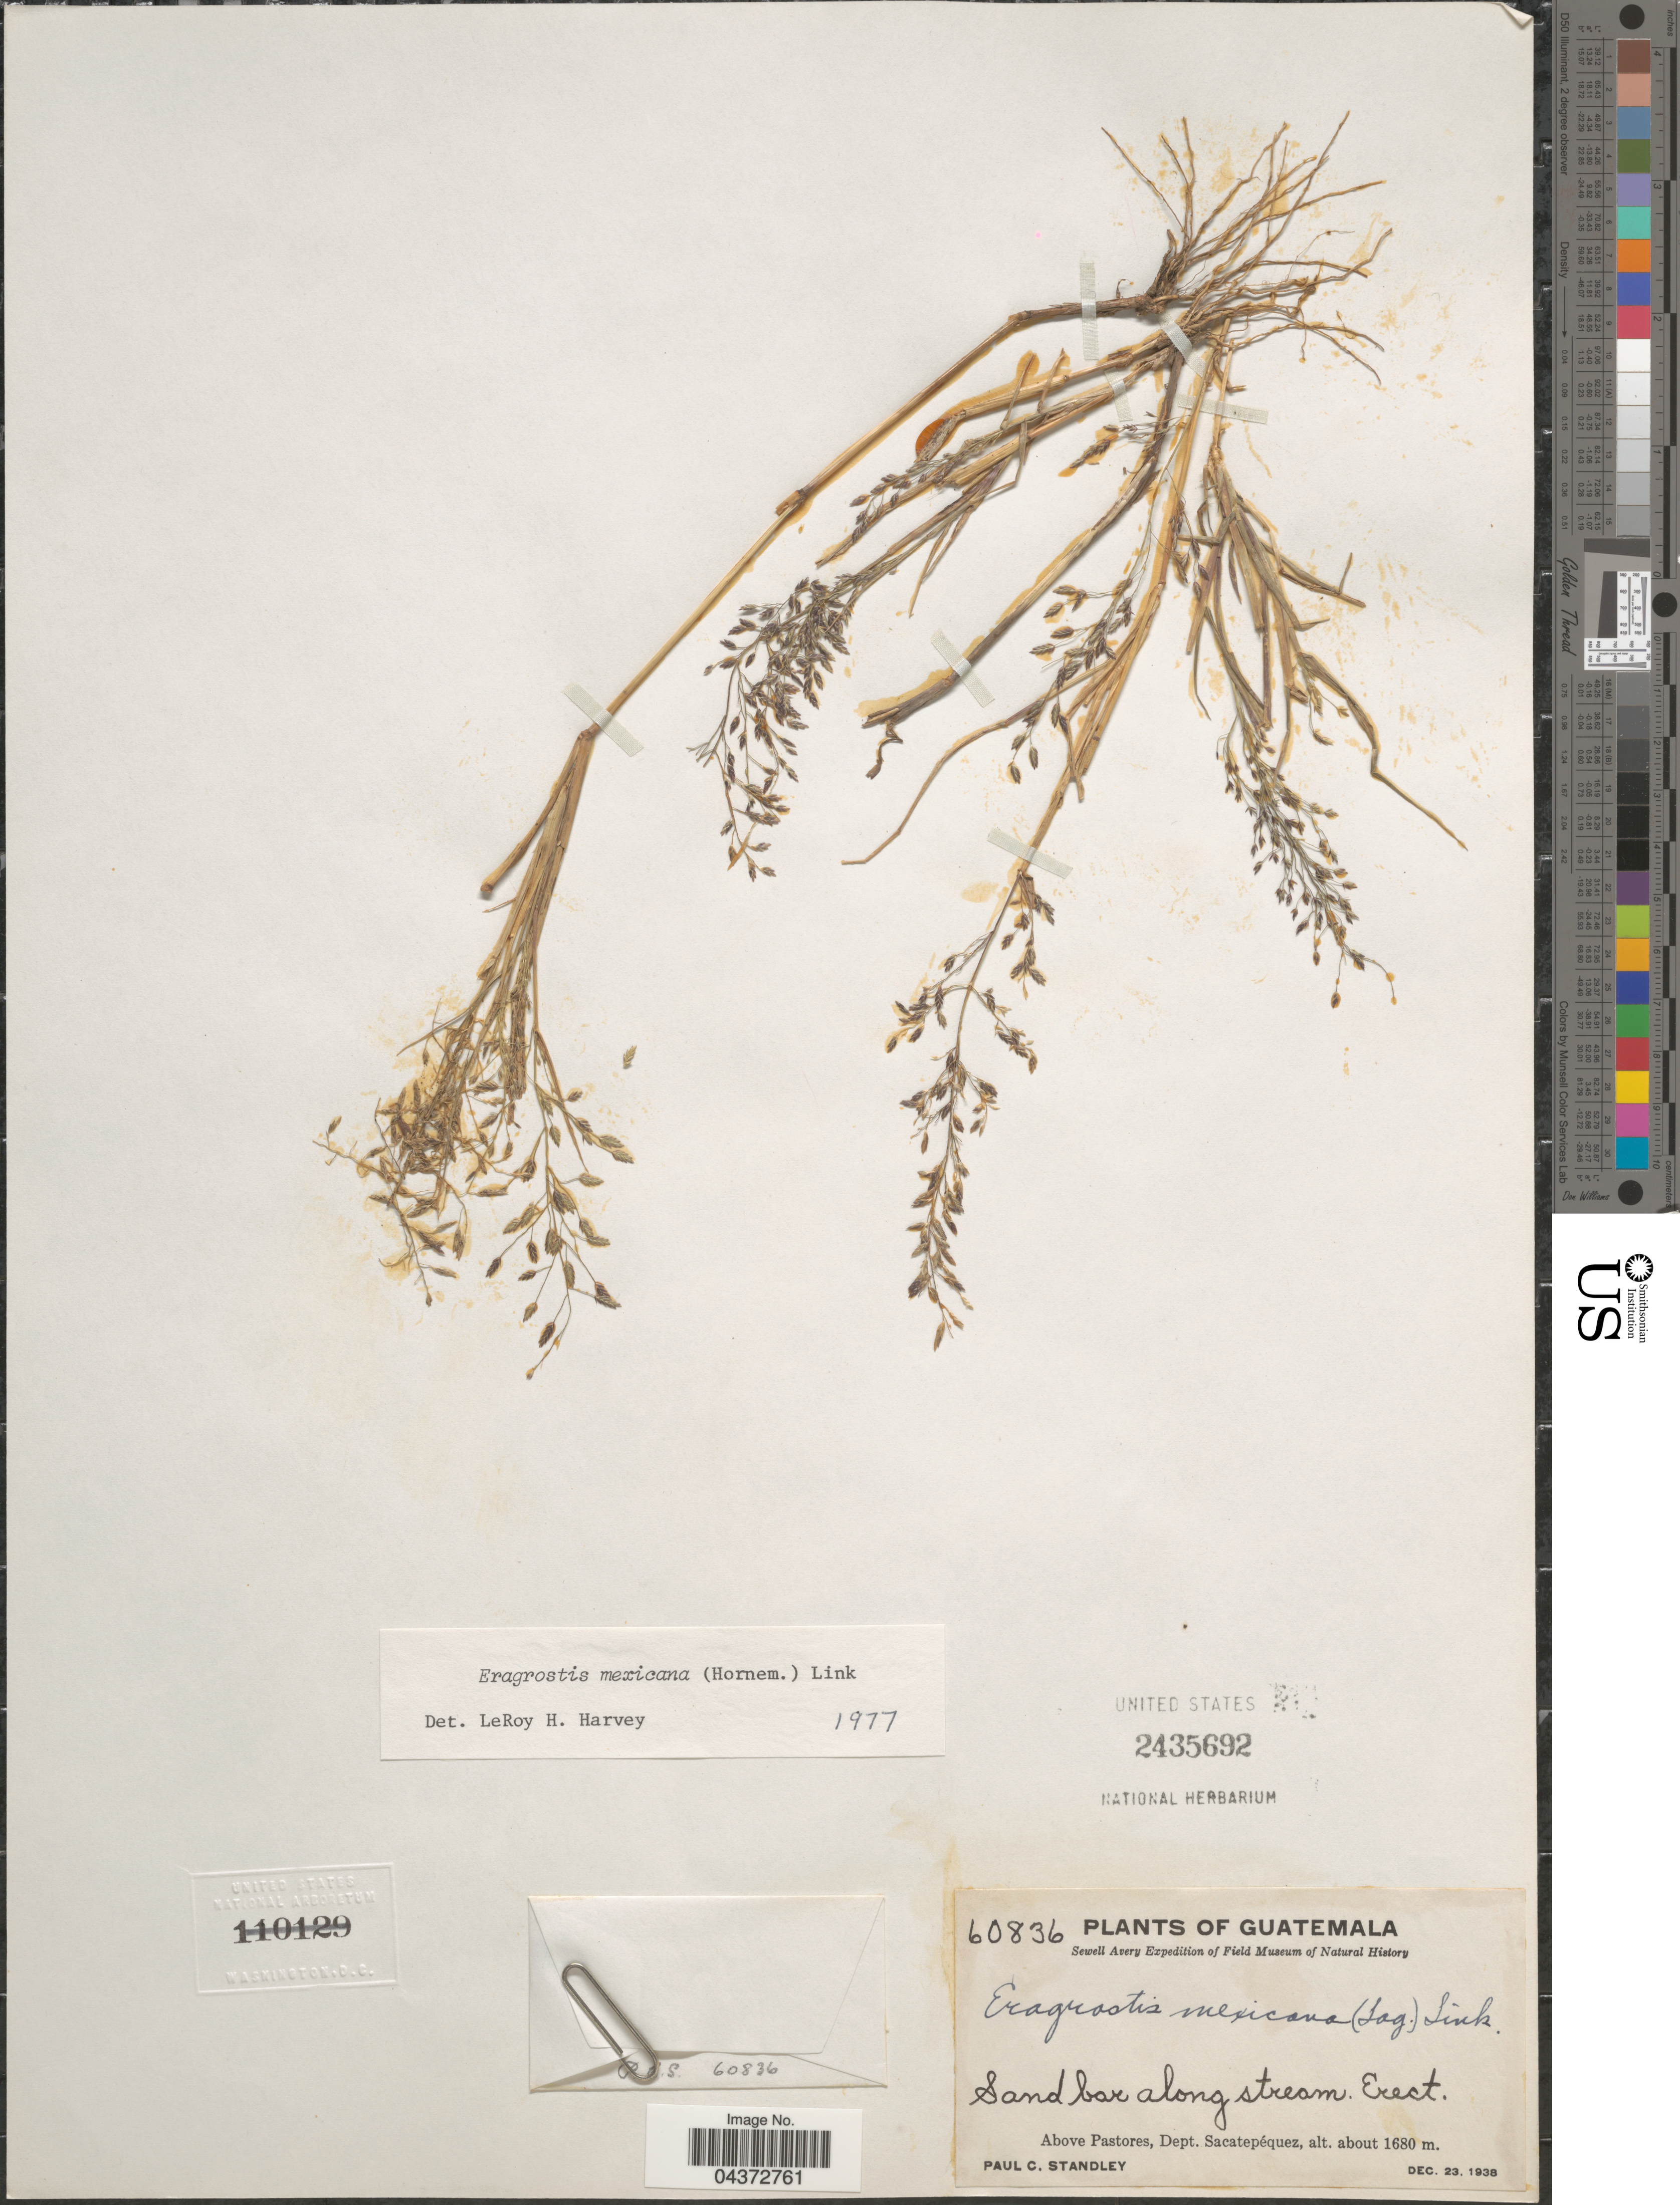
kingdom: Plantae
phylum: Tracheophyta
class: Liliopsida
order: Poales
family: Poaceae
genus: Eragrostis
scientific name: Eragrostis mexicana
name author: (Hornem.) Link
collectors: P. C. Standley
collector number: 60836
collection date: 1938-12-23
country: Guatemala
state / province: Sacatepequez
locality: Sewell Avery Expedition. Sand bar along stream. Above Pastores, Dept. Sacatepéquez.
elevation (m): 1680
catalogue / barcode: US 2435692